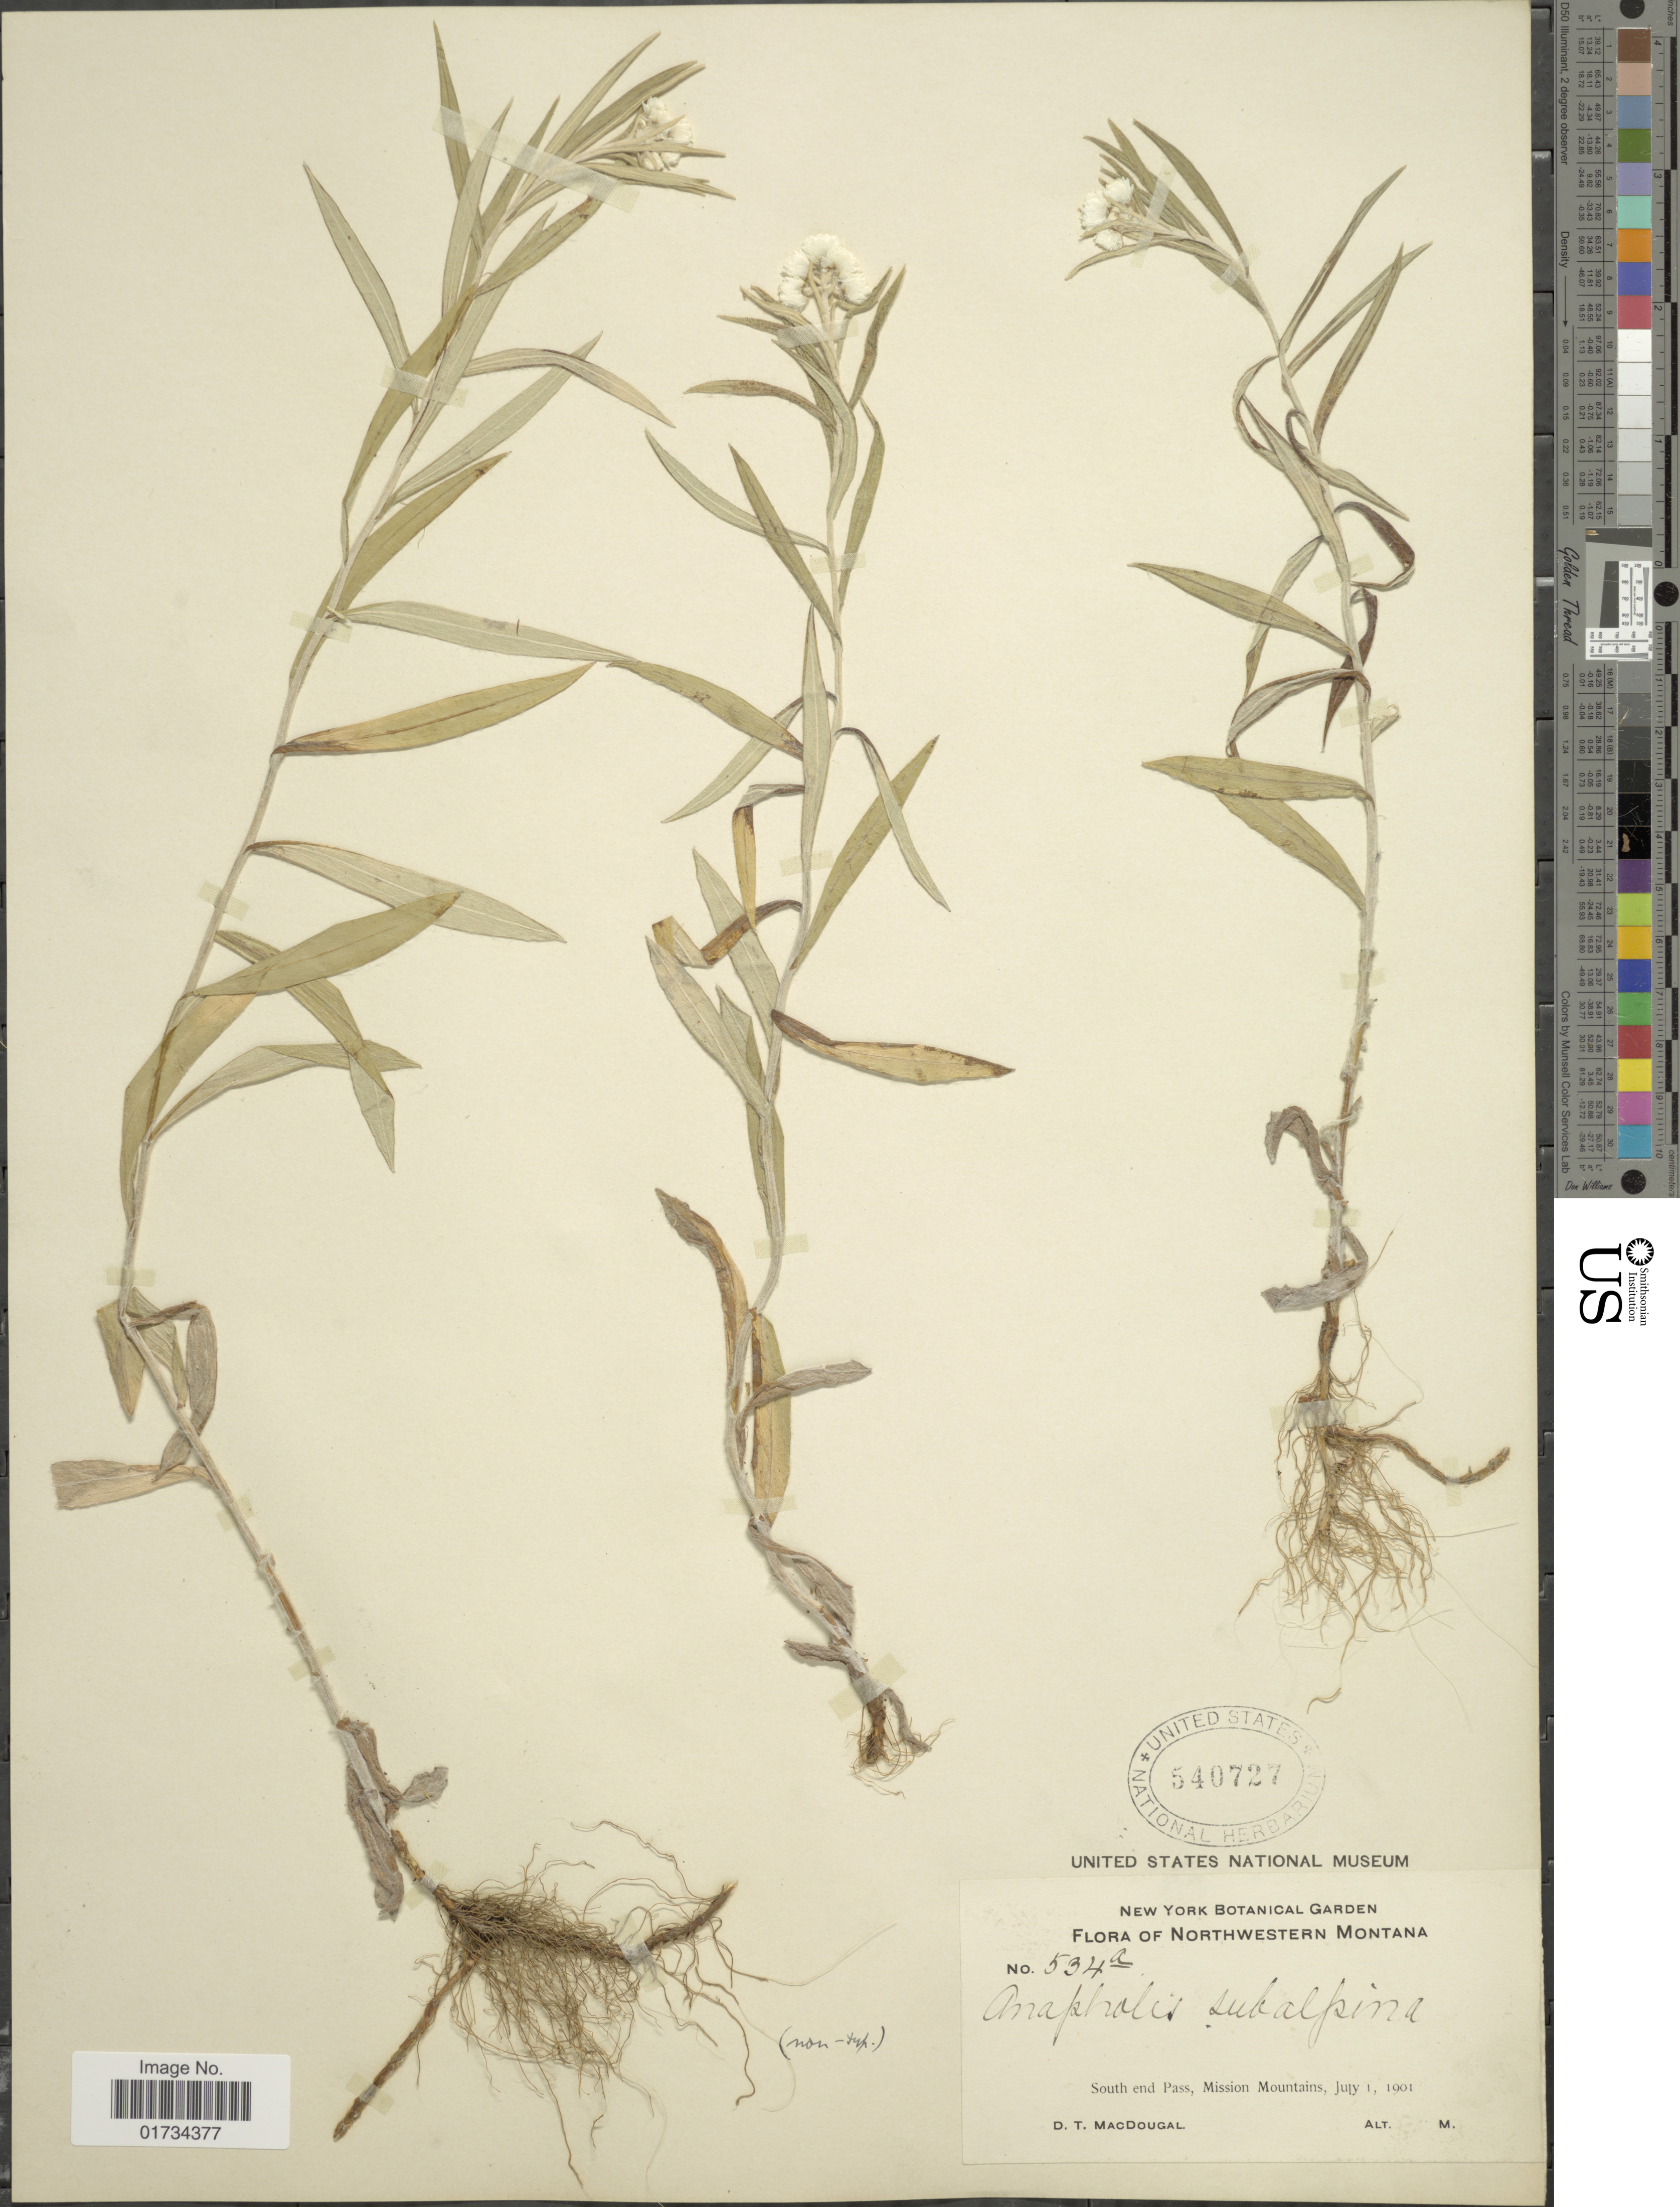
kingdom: Plantae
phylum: Tracheophyta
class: Magnoliopsida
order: Asterales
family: Asteraceae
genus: Anaphalis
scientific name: Anaphalis subalpina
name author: (A. Gray) Rydb.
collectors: D. T. MacDougal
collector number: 534a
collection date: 1901-07-01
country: United States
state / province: Montana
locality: Northwestern Montana. South end Pass, Mission Mountains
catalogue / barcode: US 540727